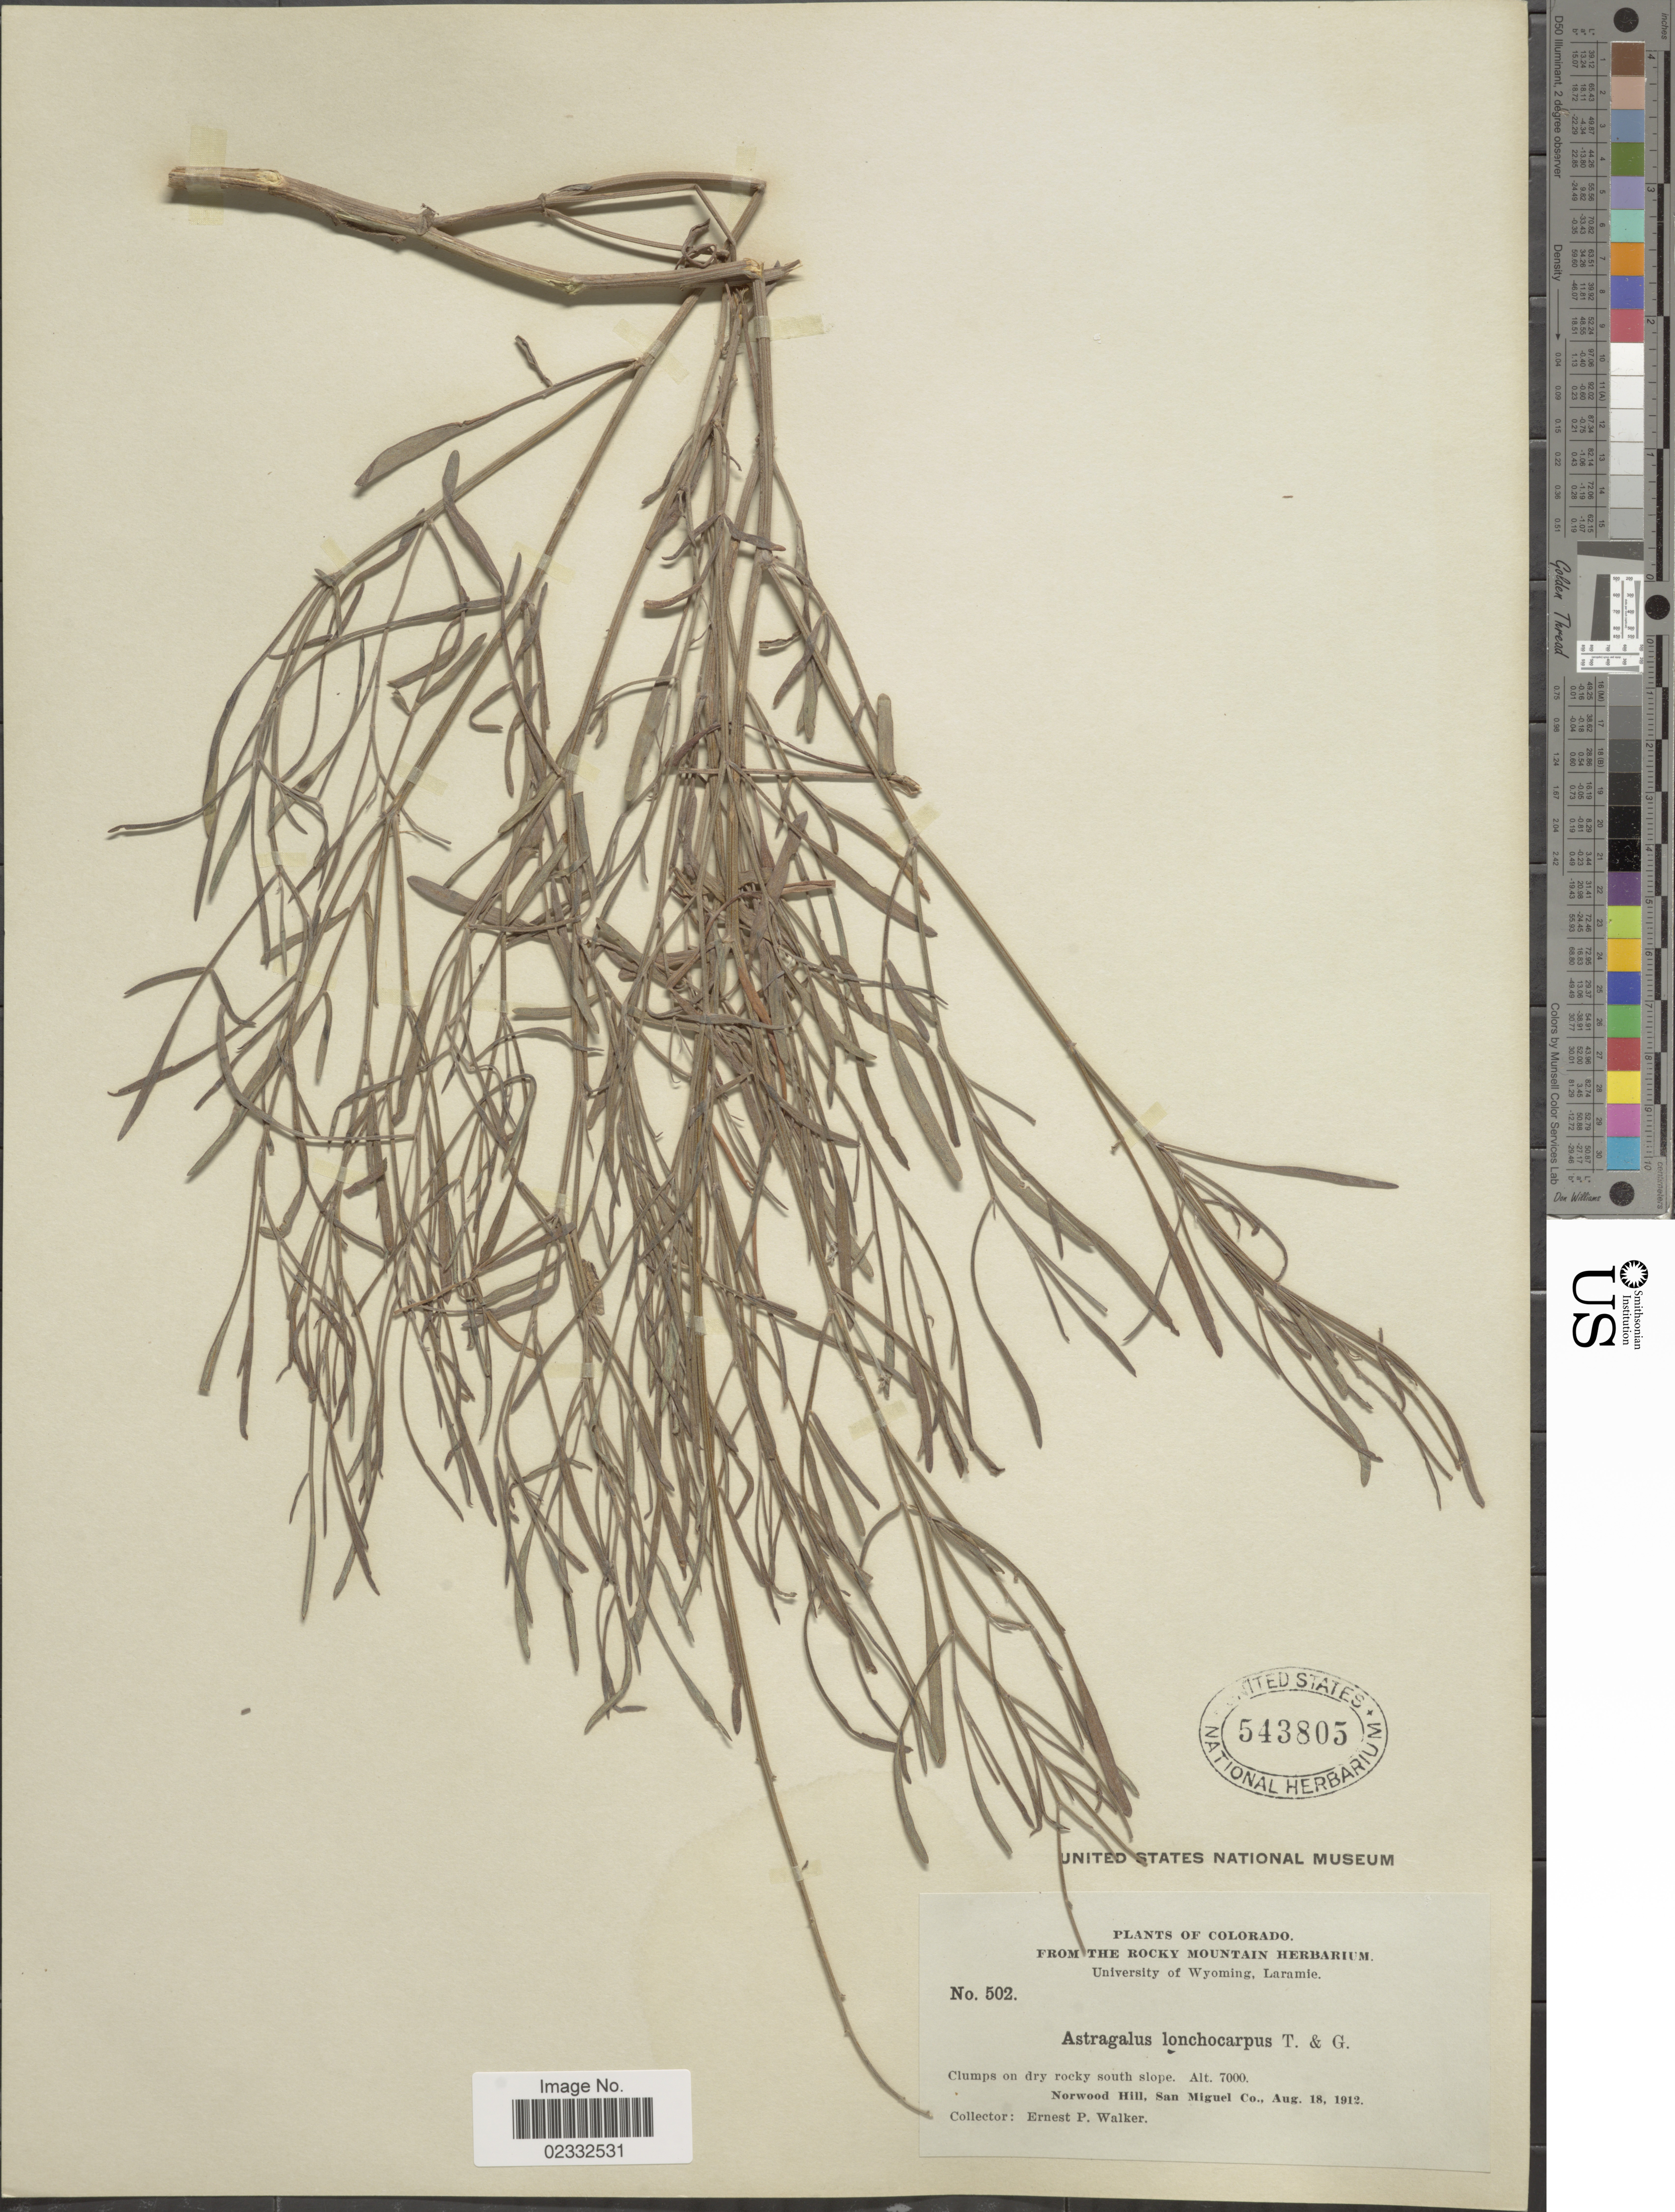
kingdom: Plantae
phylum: Tracheophyta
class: Magnoliopsida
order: Fabales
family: Fabaceae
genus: Astragalus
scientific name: Astragalus lonchocarpus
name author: Torr.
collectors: E. P. Walker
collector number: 502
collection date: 1912-08-18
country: United States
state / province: Colorado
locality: Norwood Hill, San Miguel Co.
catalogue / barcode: US 543805